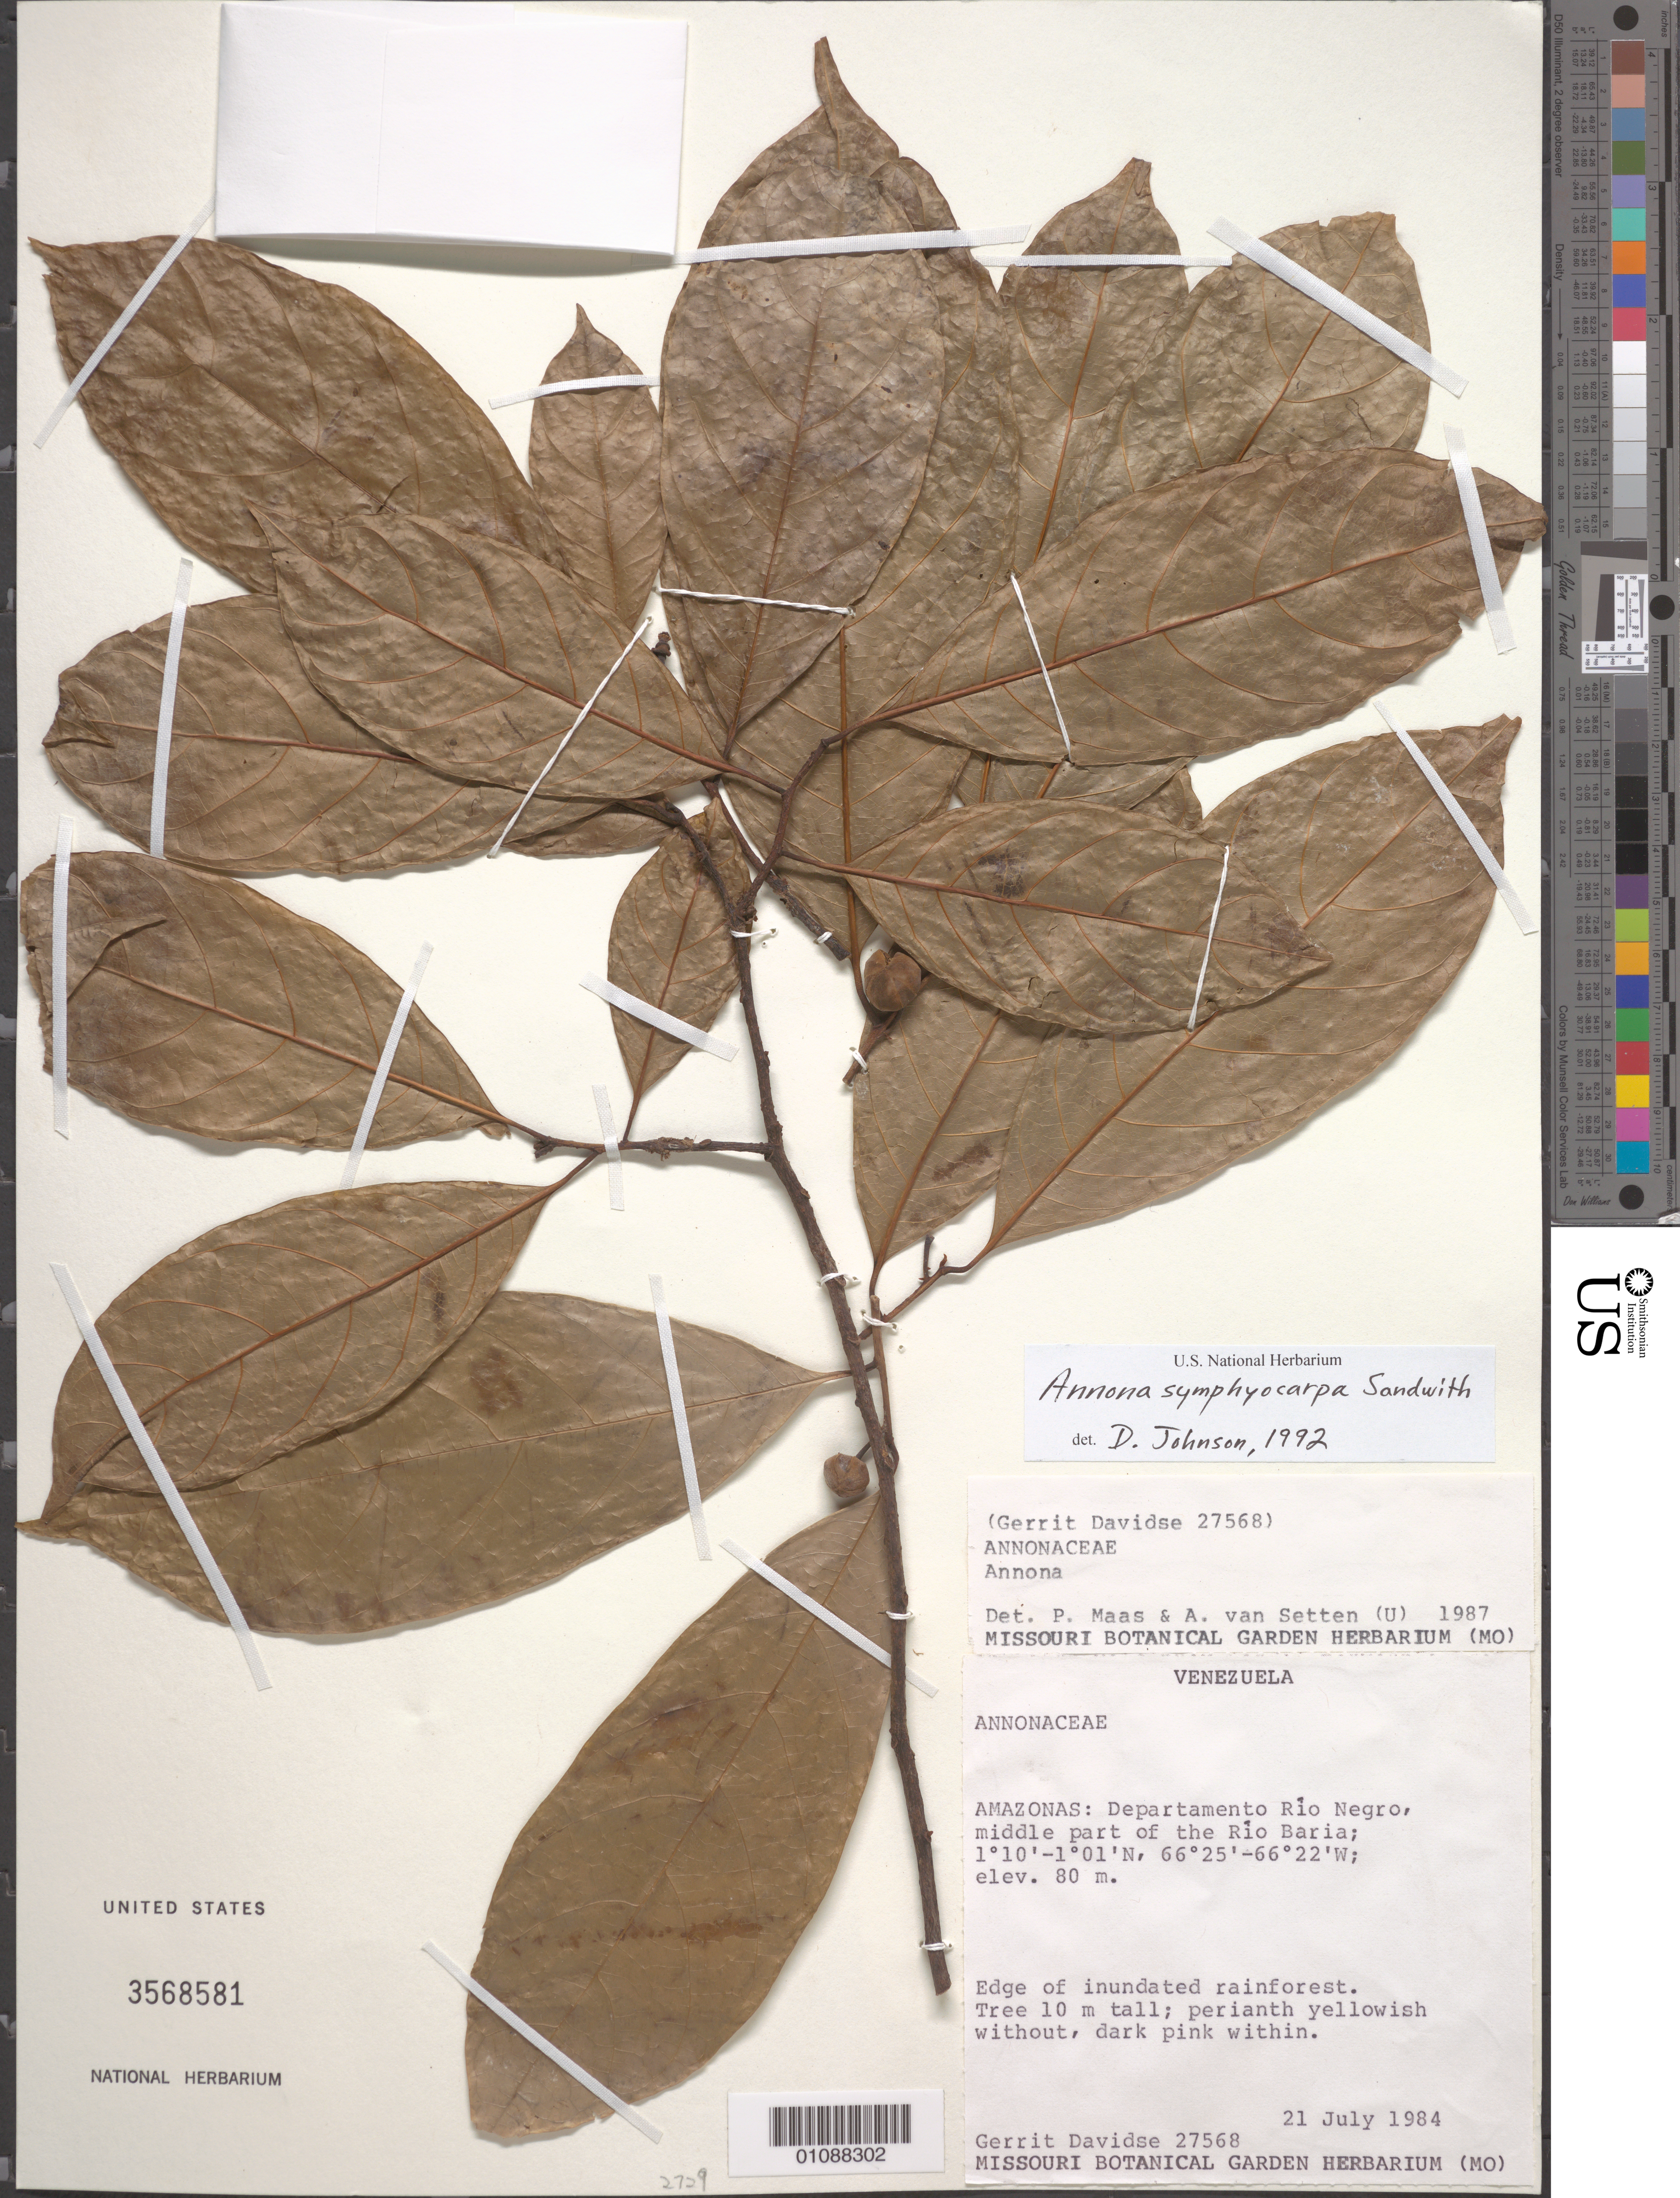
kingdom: Plantae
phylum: Tracheophyta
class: Magnoliopsida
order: Magnoliales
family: Annonaceae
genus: Annona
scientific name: Annona sp.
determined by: Maas, P. J.; van Setten, A. U.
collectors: G. Davidse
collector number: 27568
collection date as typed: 21-Jul-84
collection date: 1984-07-21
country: Venezuela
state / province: Amazonas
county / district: Río Negro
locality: Río Baria, middle part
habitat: Edge of inundated rainforest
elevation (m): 80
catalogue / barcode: US 3568581